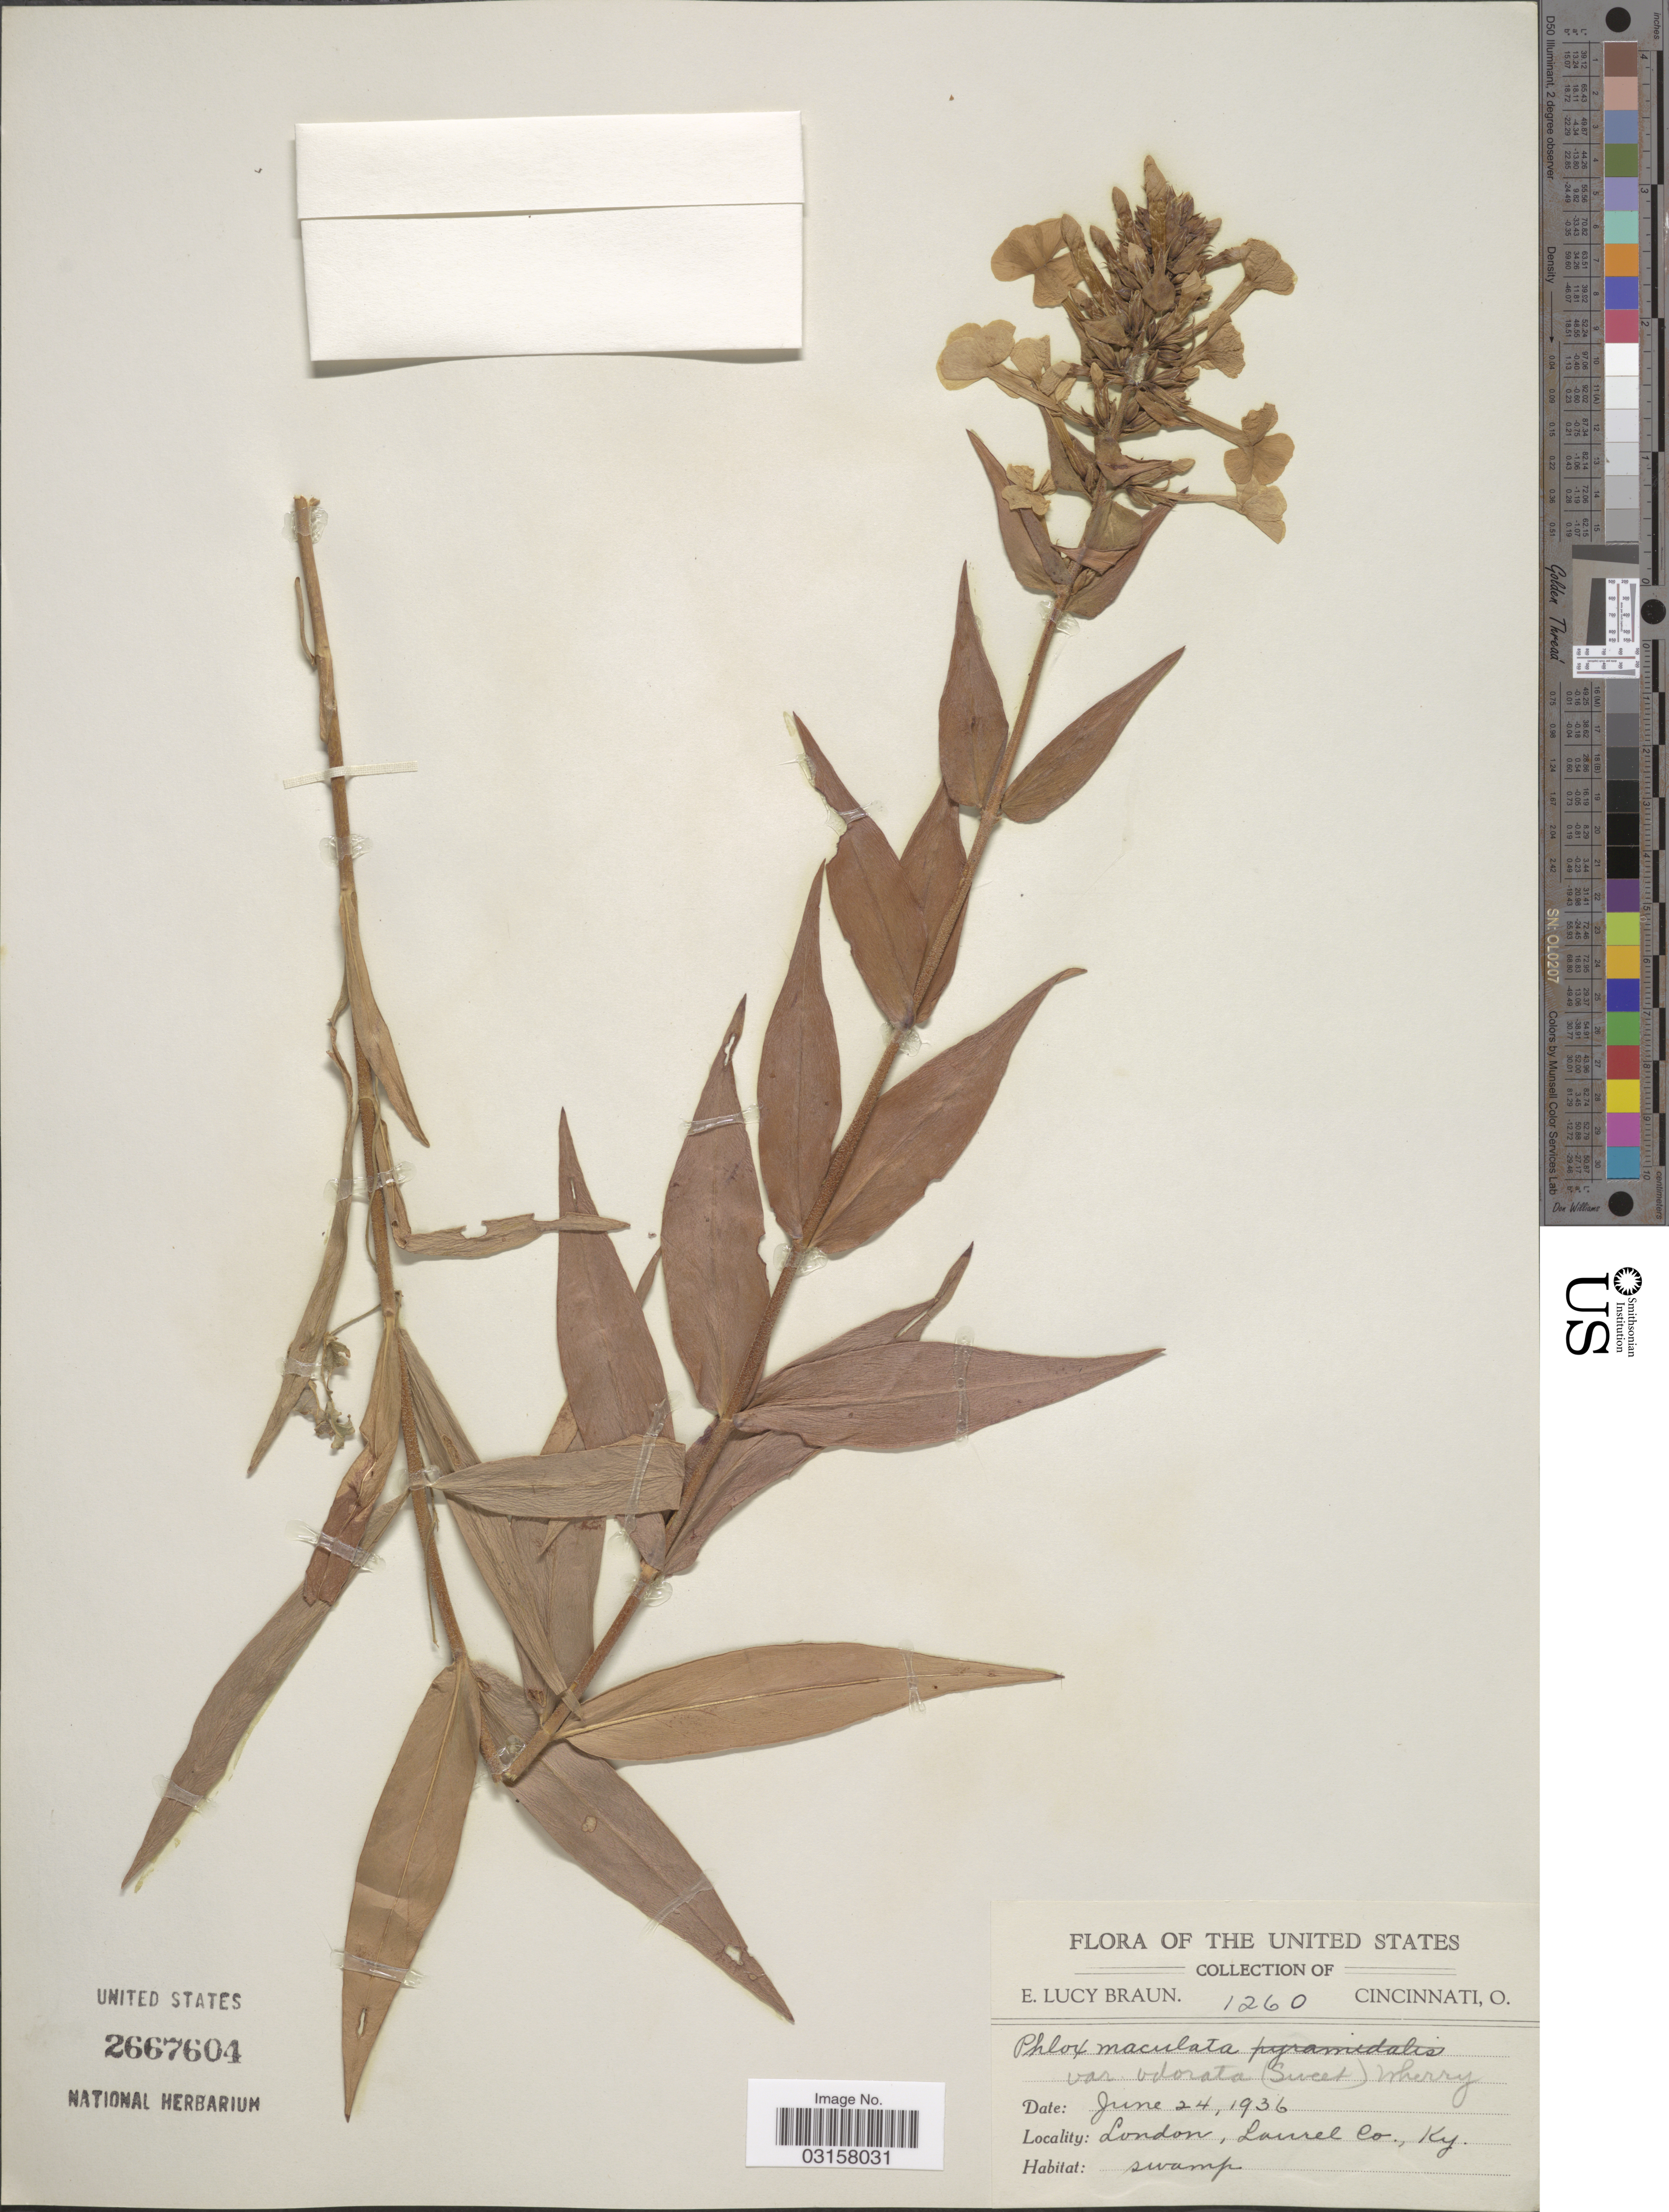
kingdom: Plantae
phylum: Tracheophyta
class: Magnoliopsida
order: Ericales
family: Polemoniaceae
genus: Phlox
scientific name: Phlox maculata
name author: L.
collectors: E. L. Braun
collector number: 1260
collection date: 1936-06-24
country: United States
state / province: Kentucky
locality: London, Laurel Co.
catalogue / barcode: US 2667604